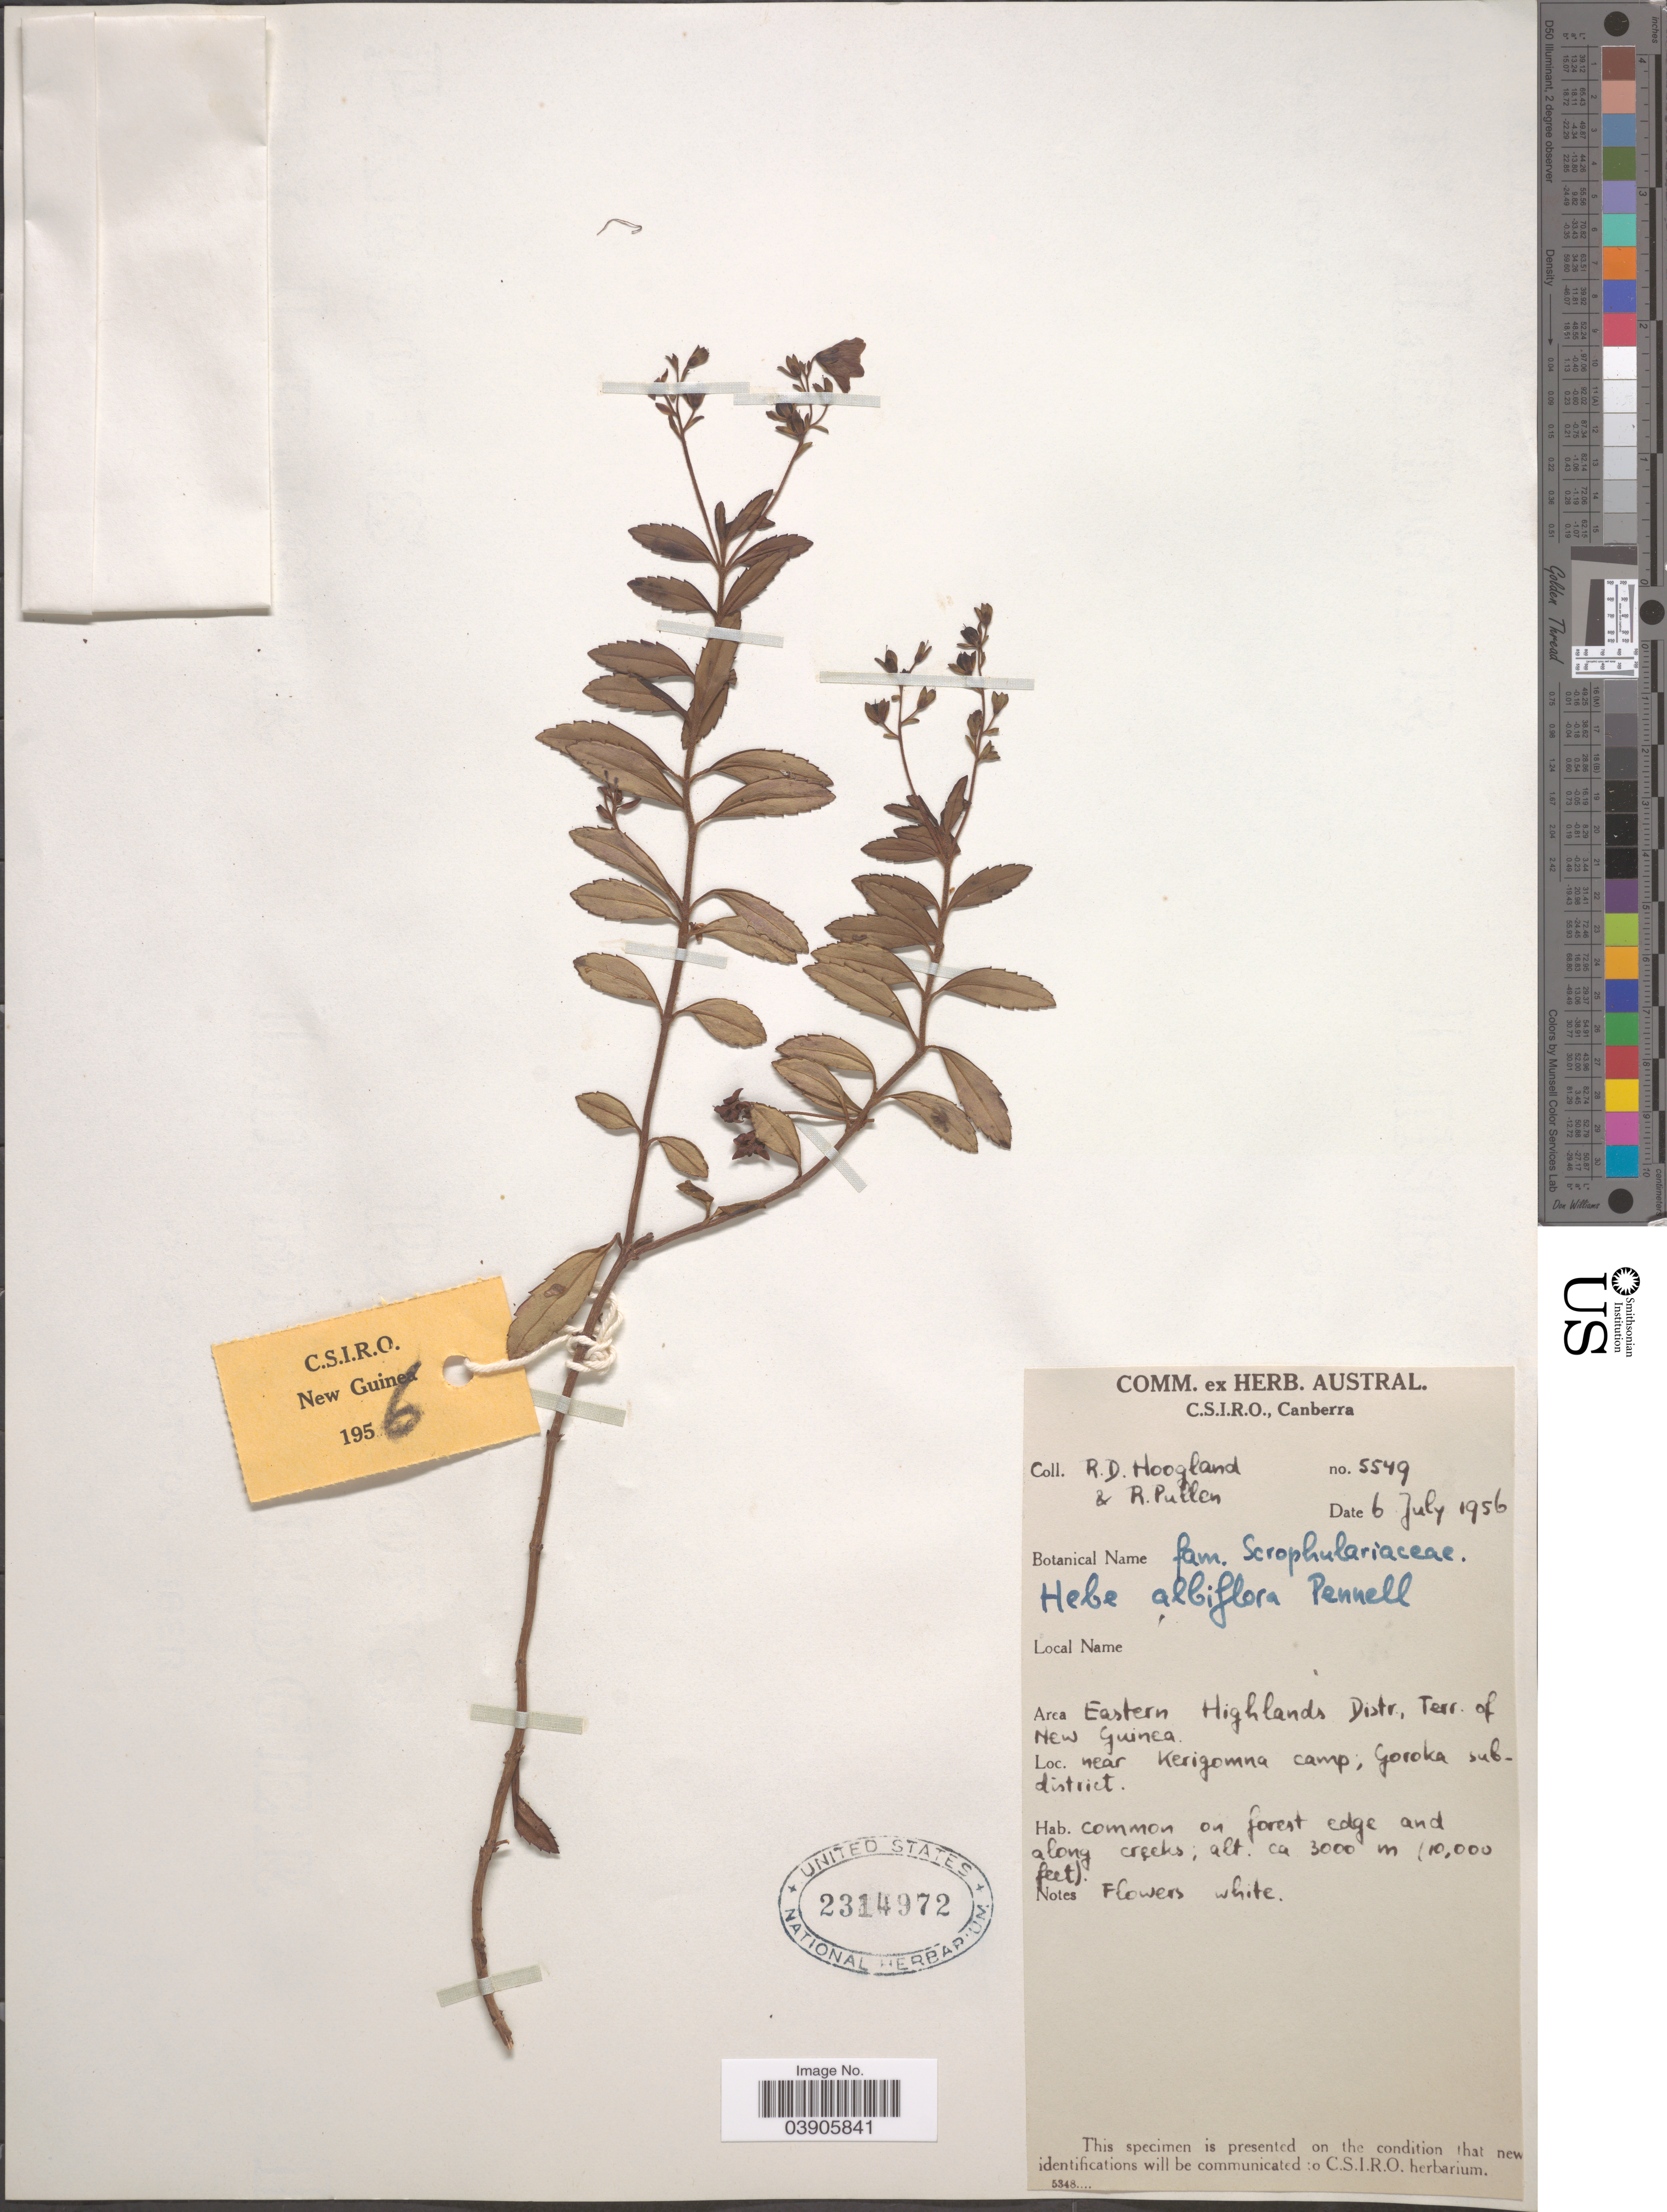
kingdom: Plantae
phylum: Tracheophyta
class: Magnoliopsida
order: Lamiales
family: Plantaginaceae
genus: Hebe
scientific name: Hebe albiflora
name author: Pennell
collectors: R. D. Hoogland & R. Pullen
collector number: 5549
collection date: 1956-07-06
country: Papua New Guinea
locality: Eastern Highlands Distr., Terr. of New Guinea. Near Kerigomna camp, Goroka subdistrict. On forest edge and along creeks.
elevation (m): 3000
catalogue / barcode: US 2314972